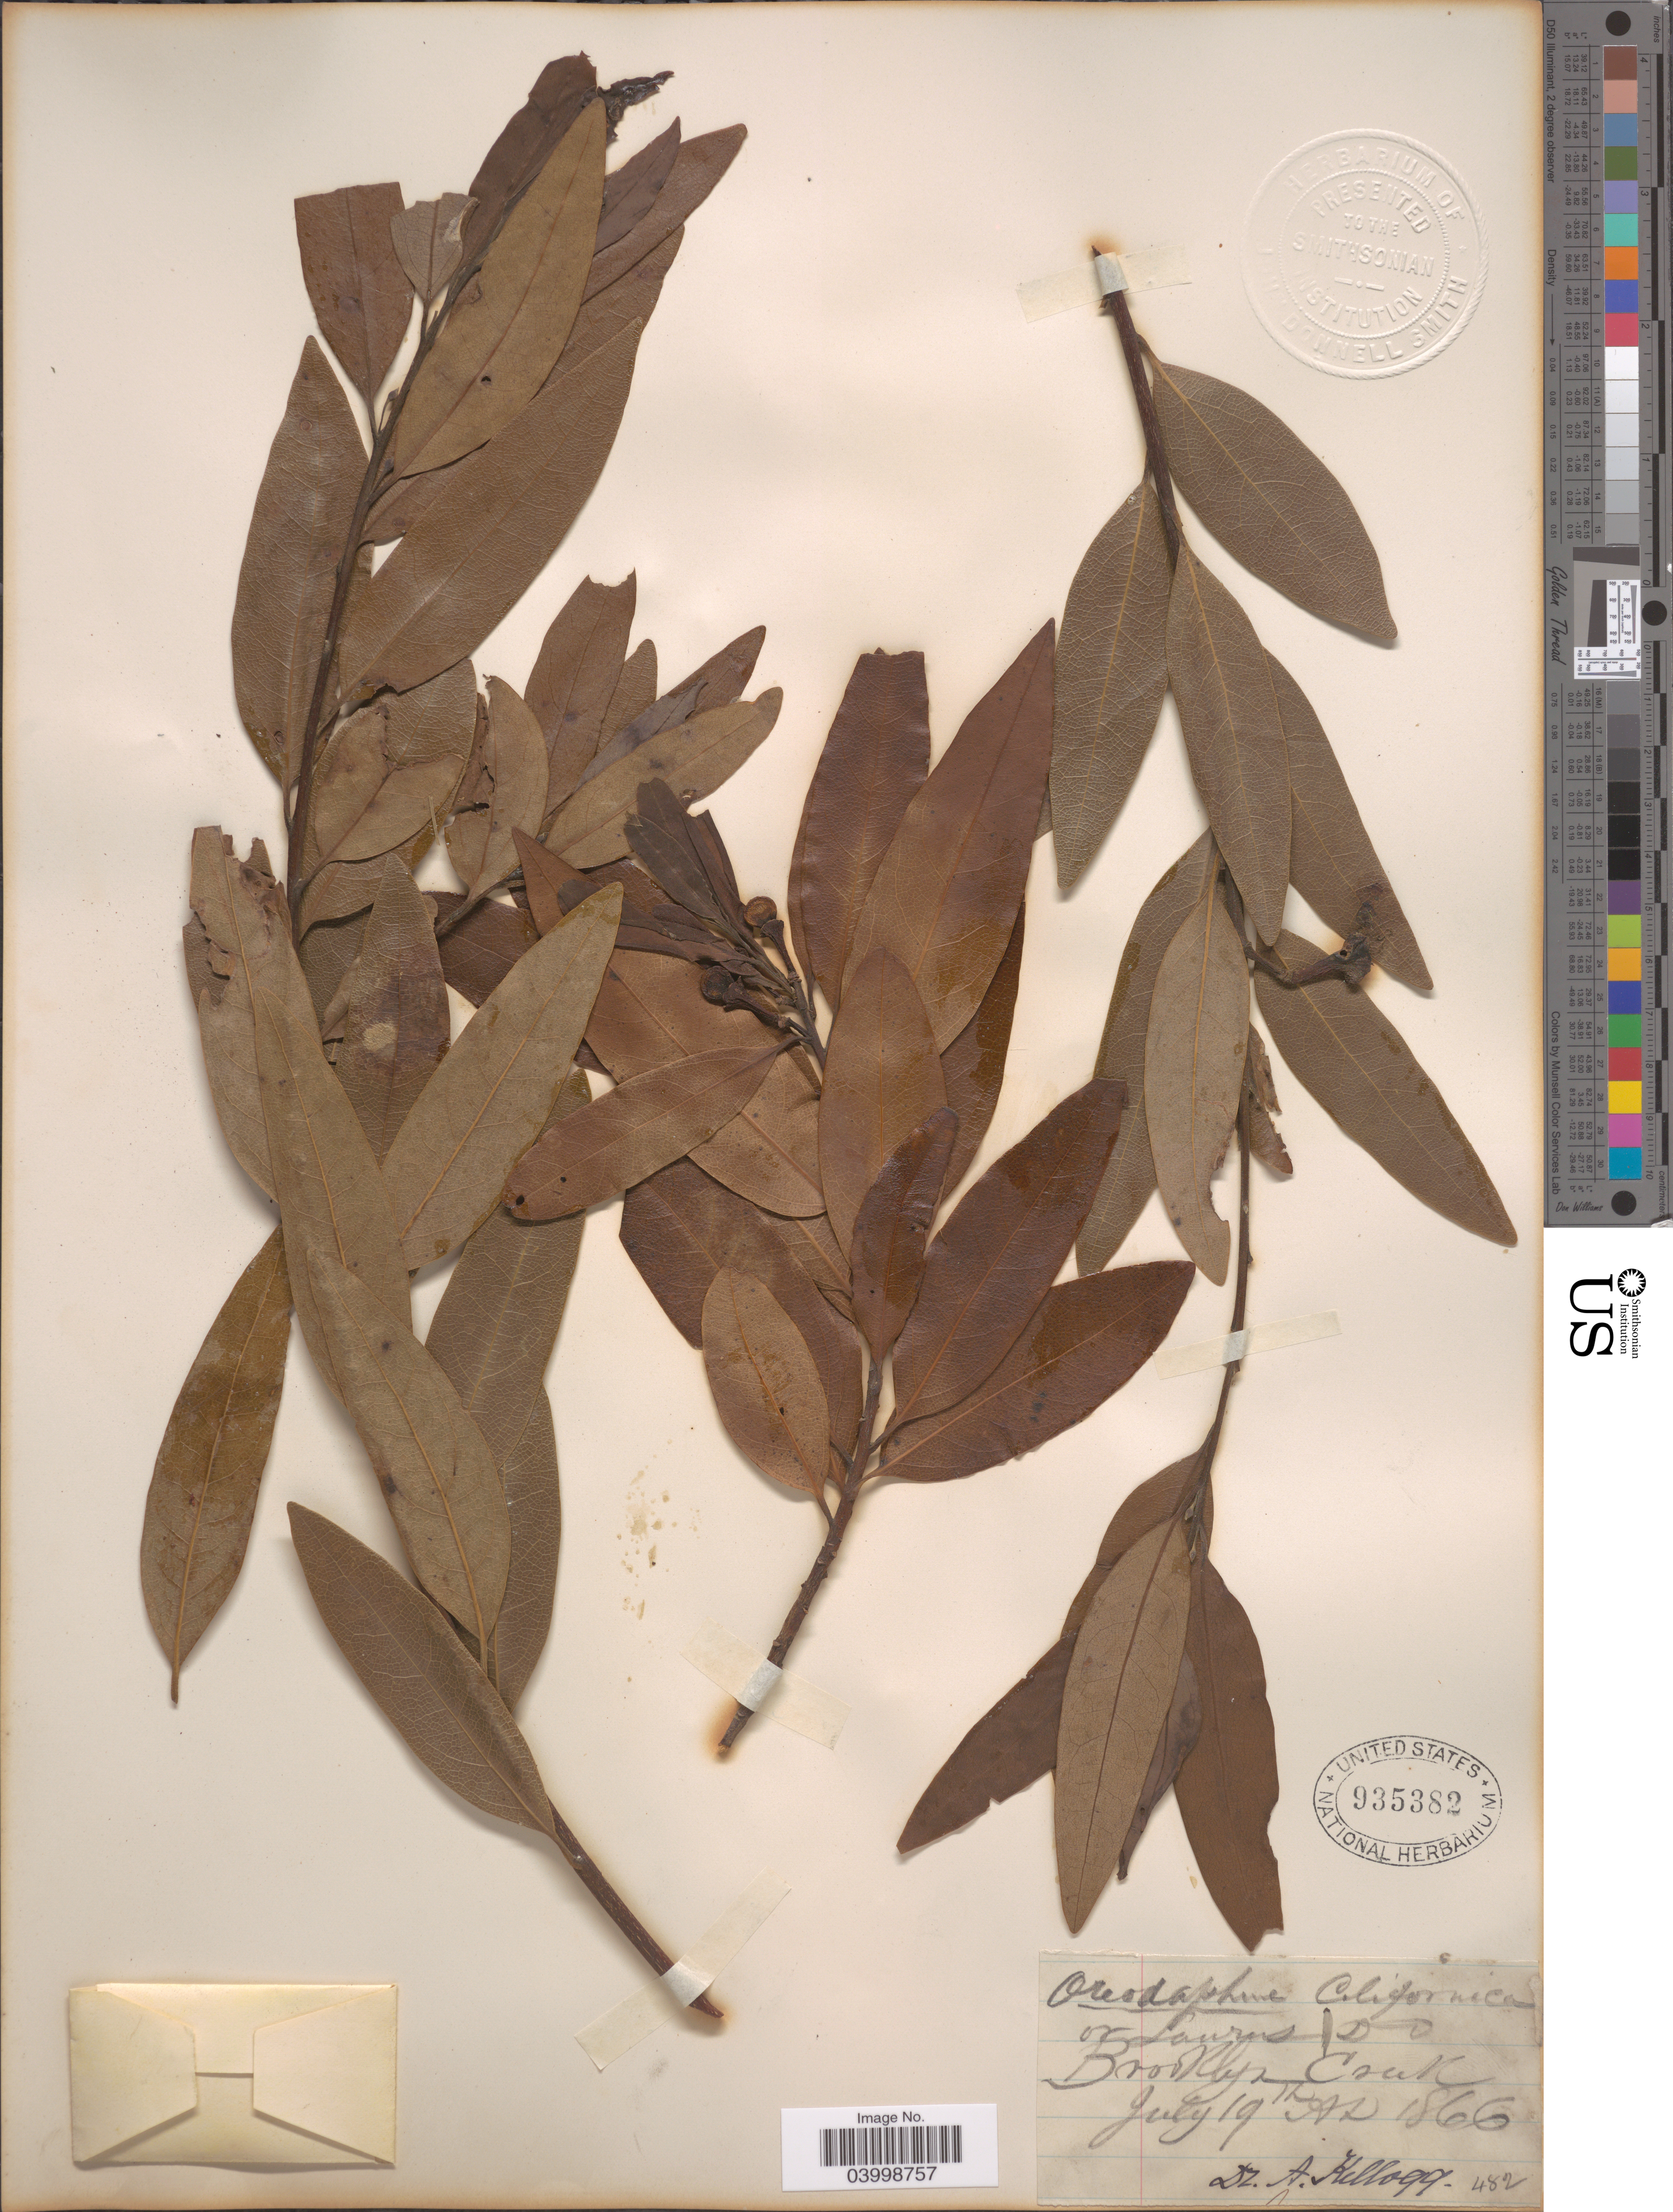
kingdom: Plantae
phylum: Tracheophyta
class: Magnoliopsida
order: Laurales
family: Lauraceae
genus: Umbellularia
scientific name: Umbellularia californica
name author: (Hook. & Arn.) Nutt.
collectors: A. Kellogg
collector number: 482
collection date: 1866-07-19/1866-08-12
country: United States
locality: Brooklyn Creek.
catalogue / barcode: US 935382